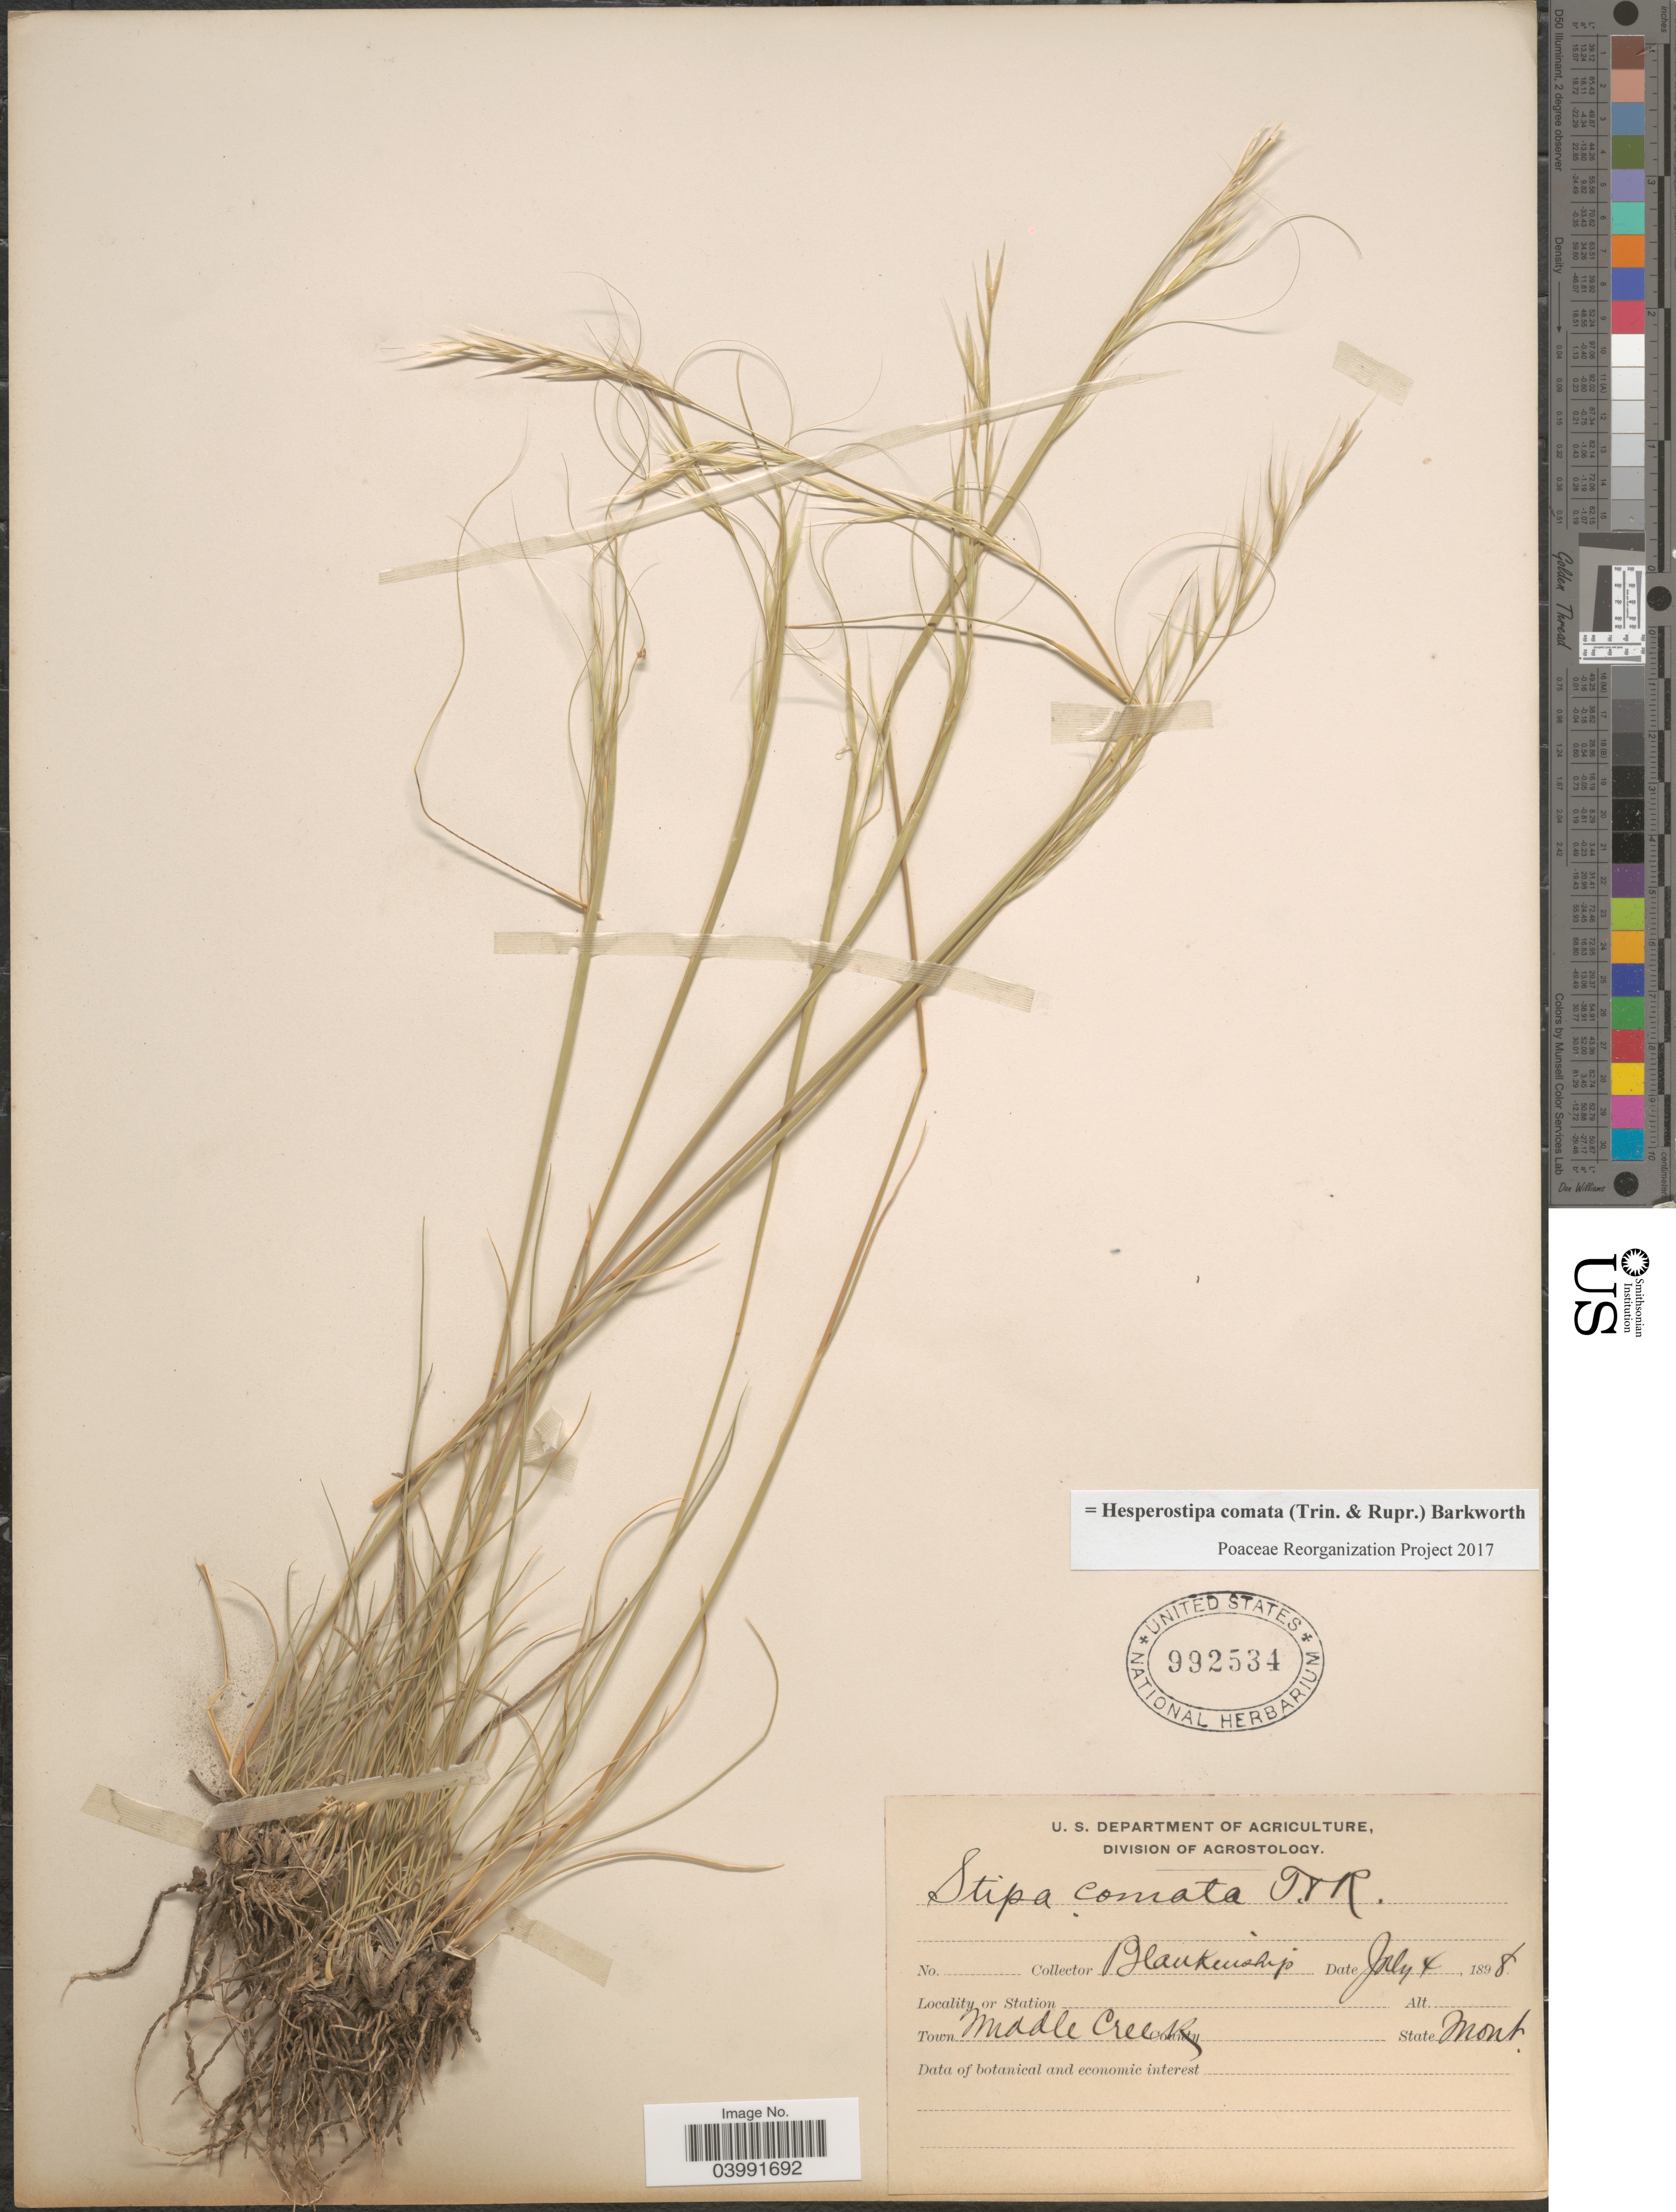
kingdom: Plantae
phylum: Tracheophyta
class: Liliopsida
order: Poales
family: Poaceae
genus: Hesperostipa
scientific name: Hesperostipa comata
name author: (Trin. & Rupr.) Barkworth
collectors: Blankinship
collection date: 1898-07-04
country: United States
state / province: Montana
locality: Town Middle Creek.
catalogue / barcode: US 992534